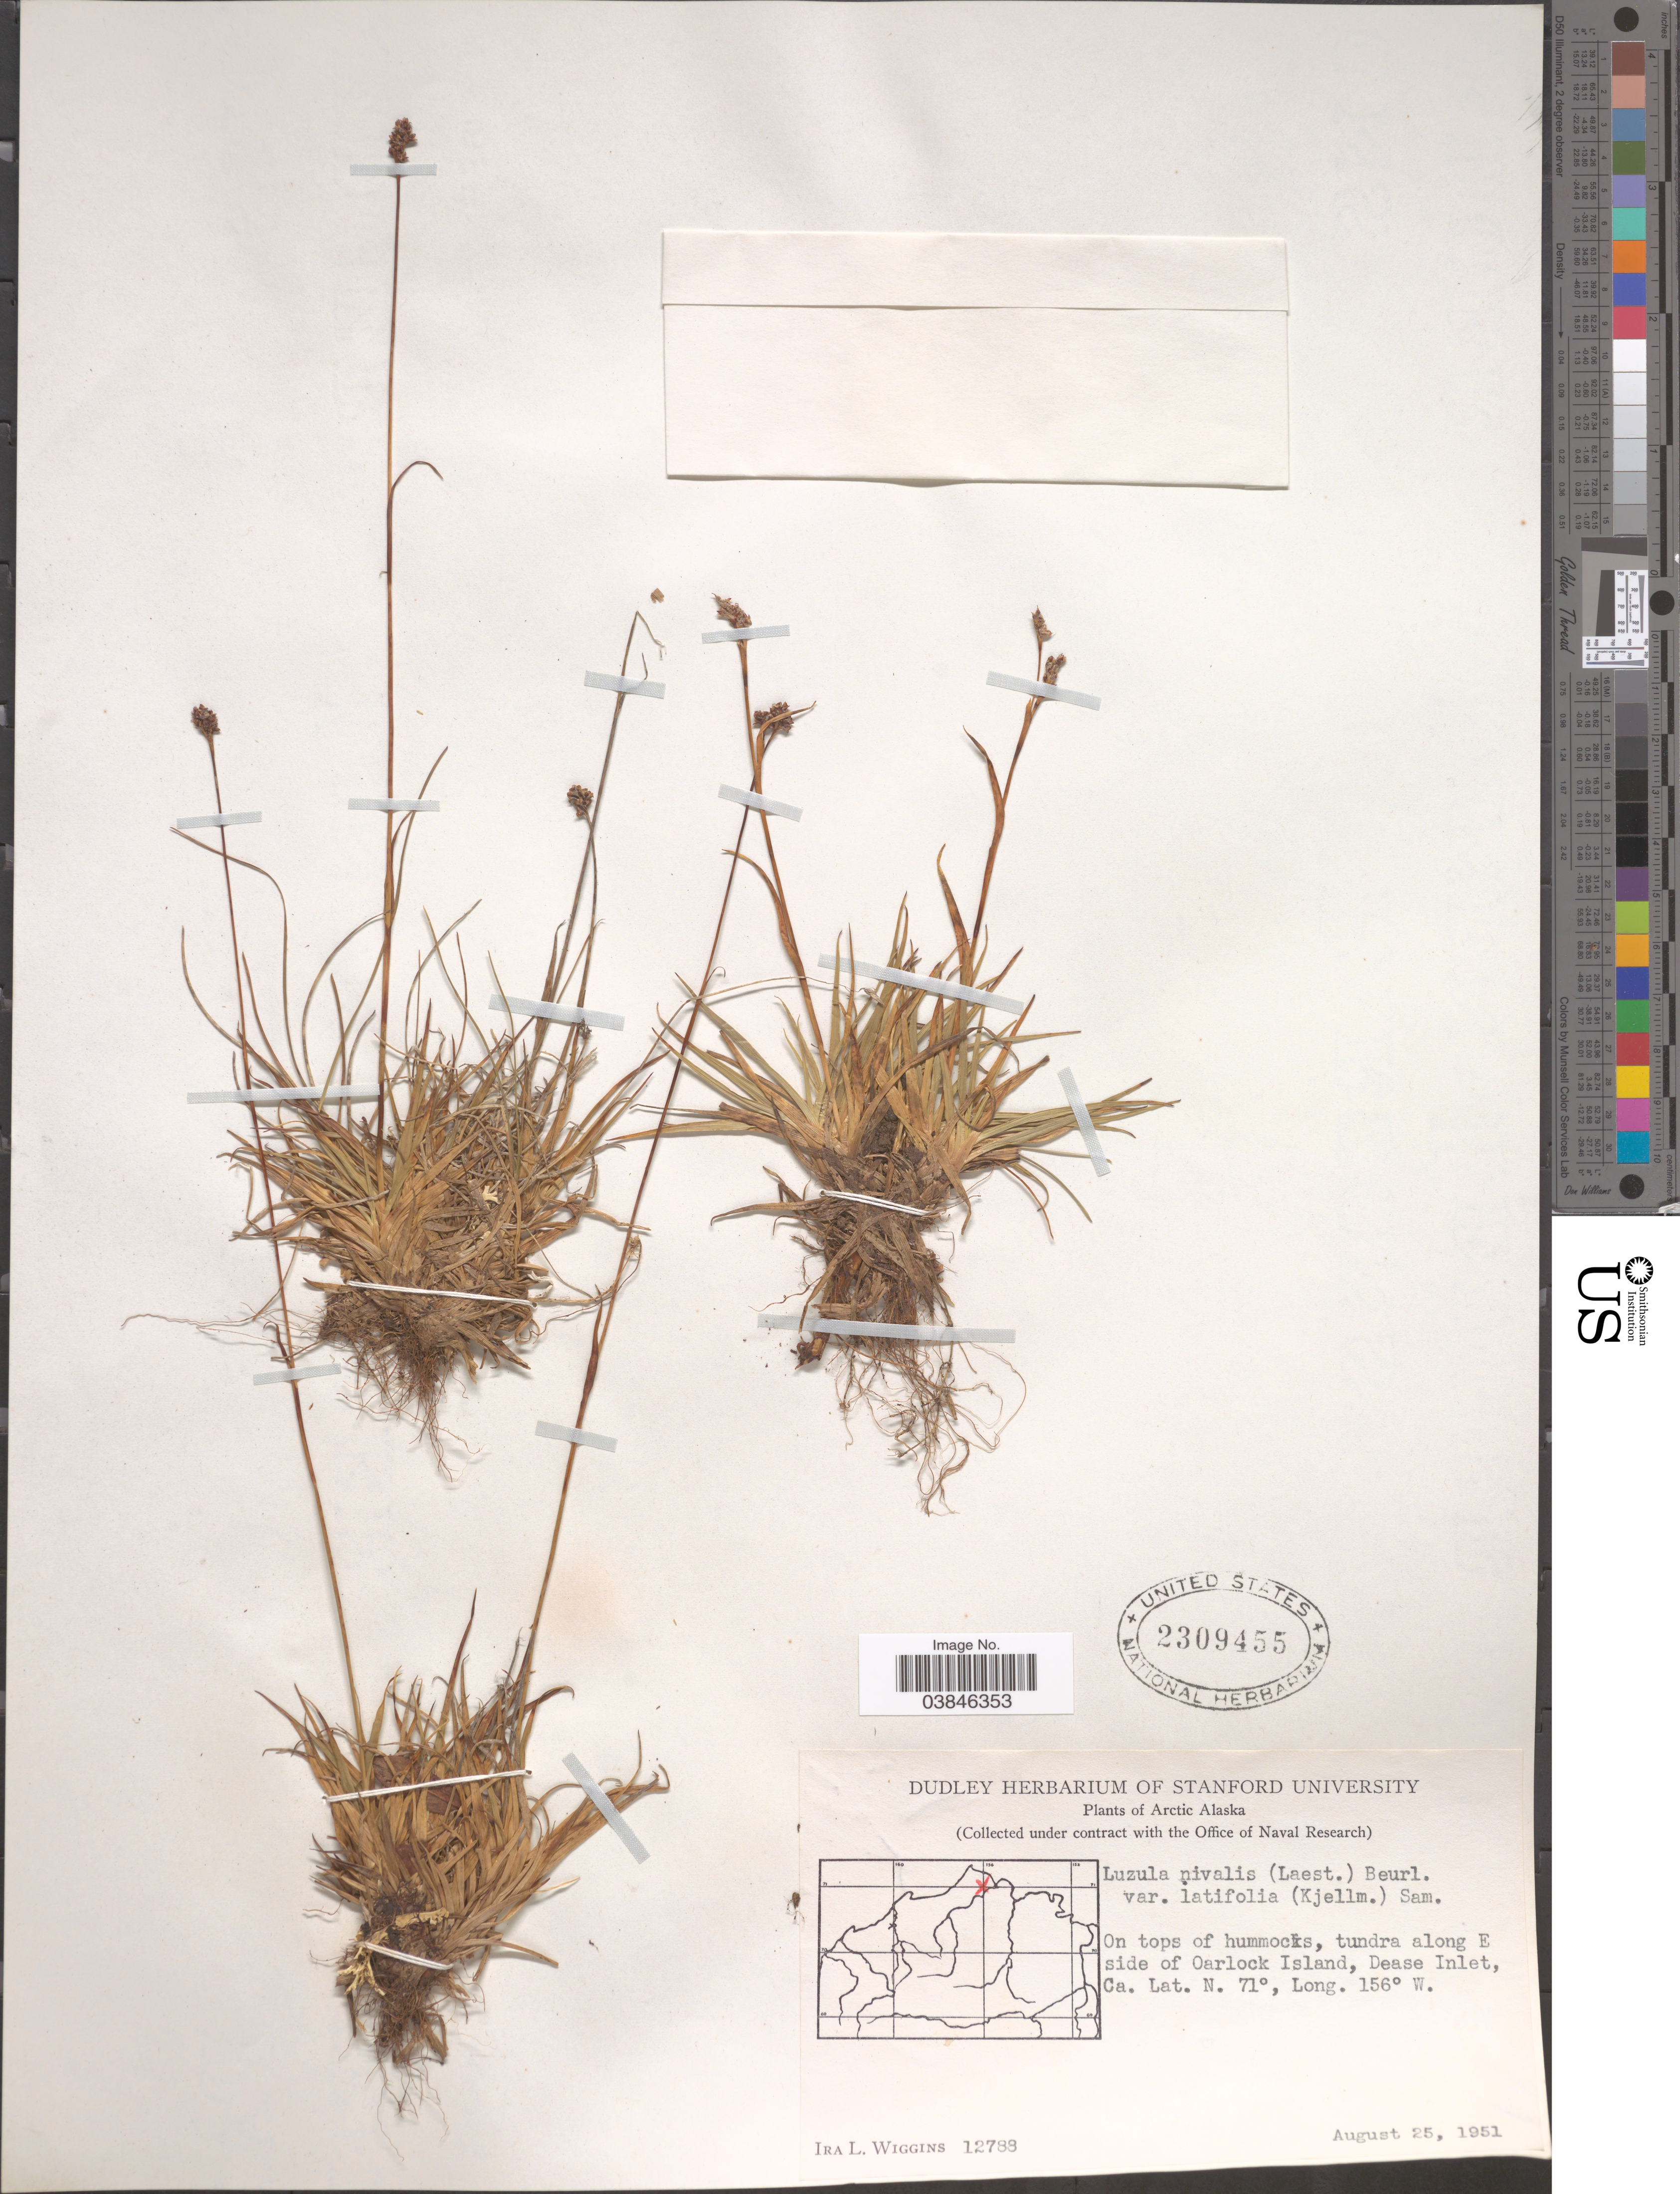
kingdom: Plantae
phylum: Tracheophyta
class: Liliopsida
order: Poales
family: Juncaceae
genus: Luzula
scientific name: Luzula nivalis var. latifolia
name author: Sam. ex Hultén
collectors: I. L. Wiggins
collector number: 12788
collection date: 1951-08-25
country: United States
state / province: Alaska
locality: Arctic Alaska. On tops of hummocks, tundra along E side of Oarlock Island, Dease Inlet.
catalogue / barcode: US 2309455